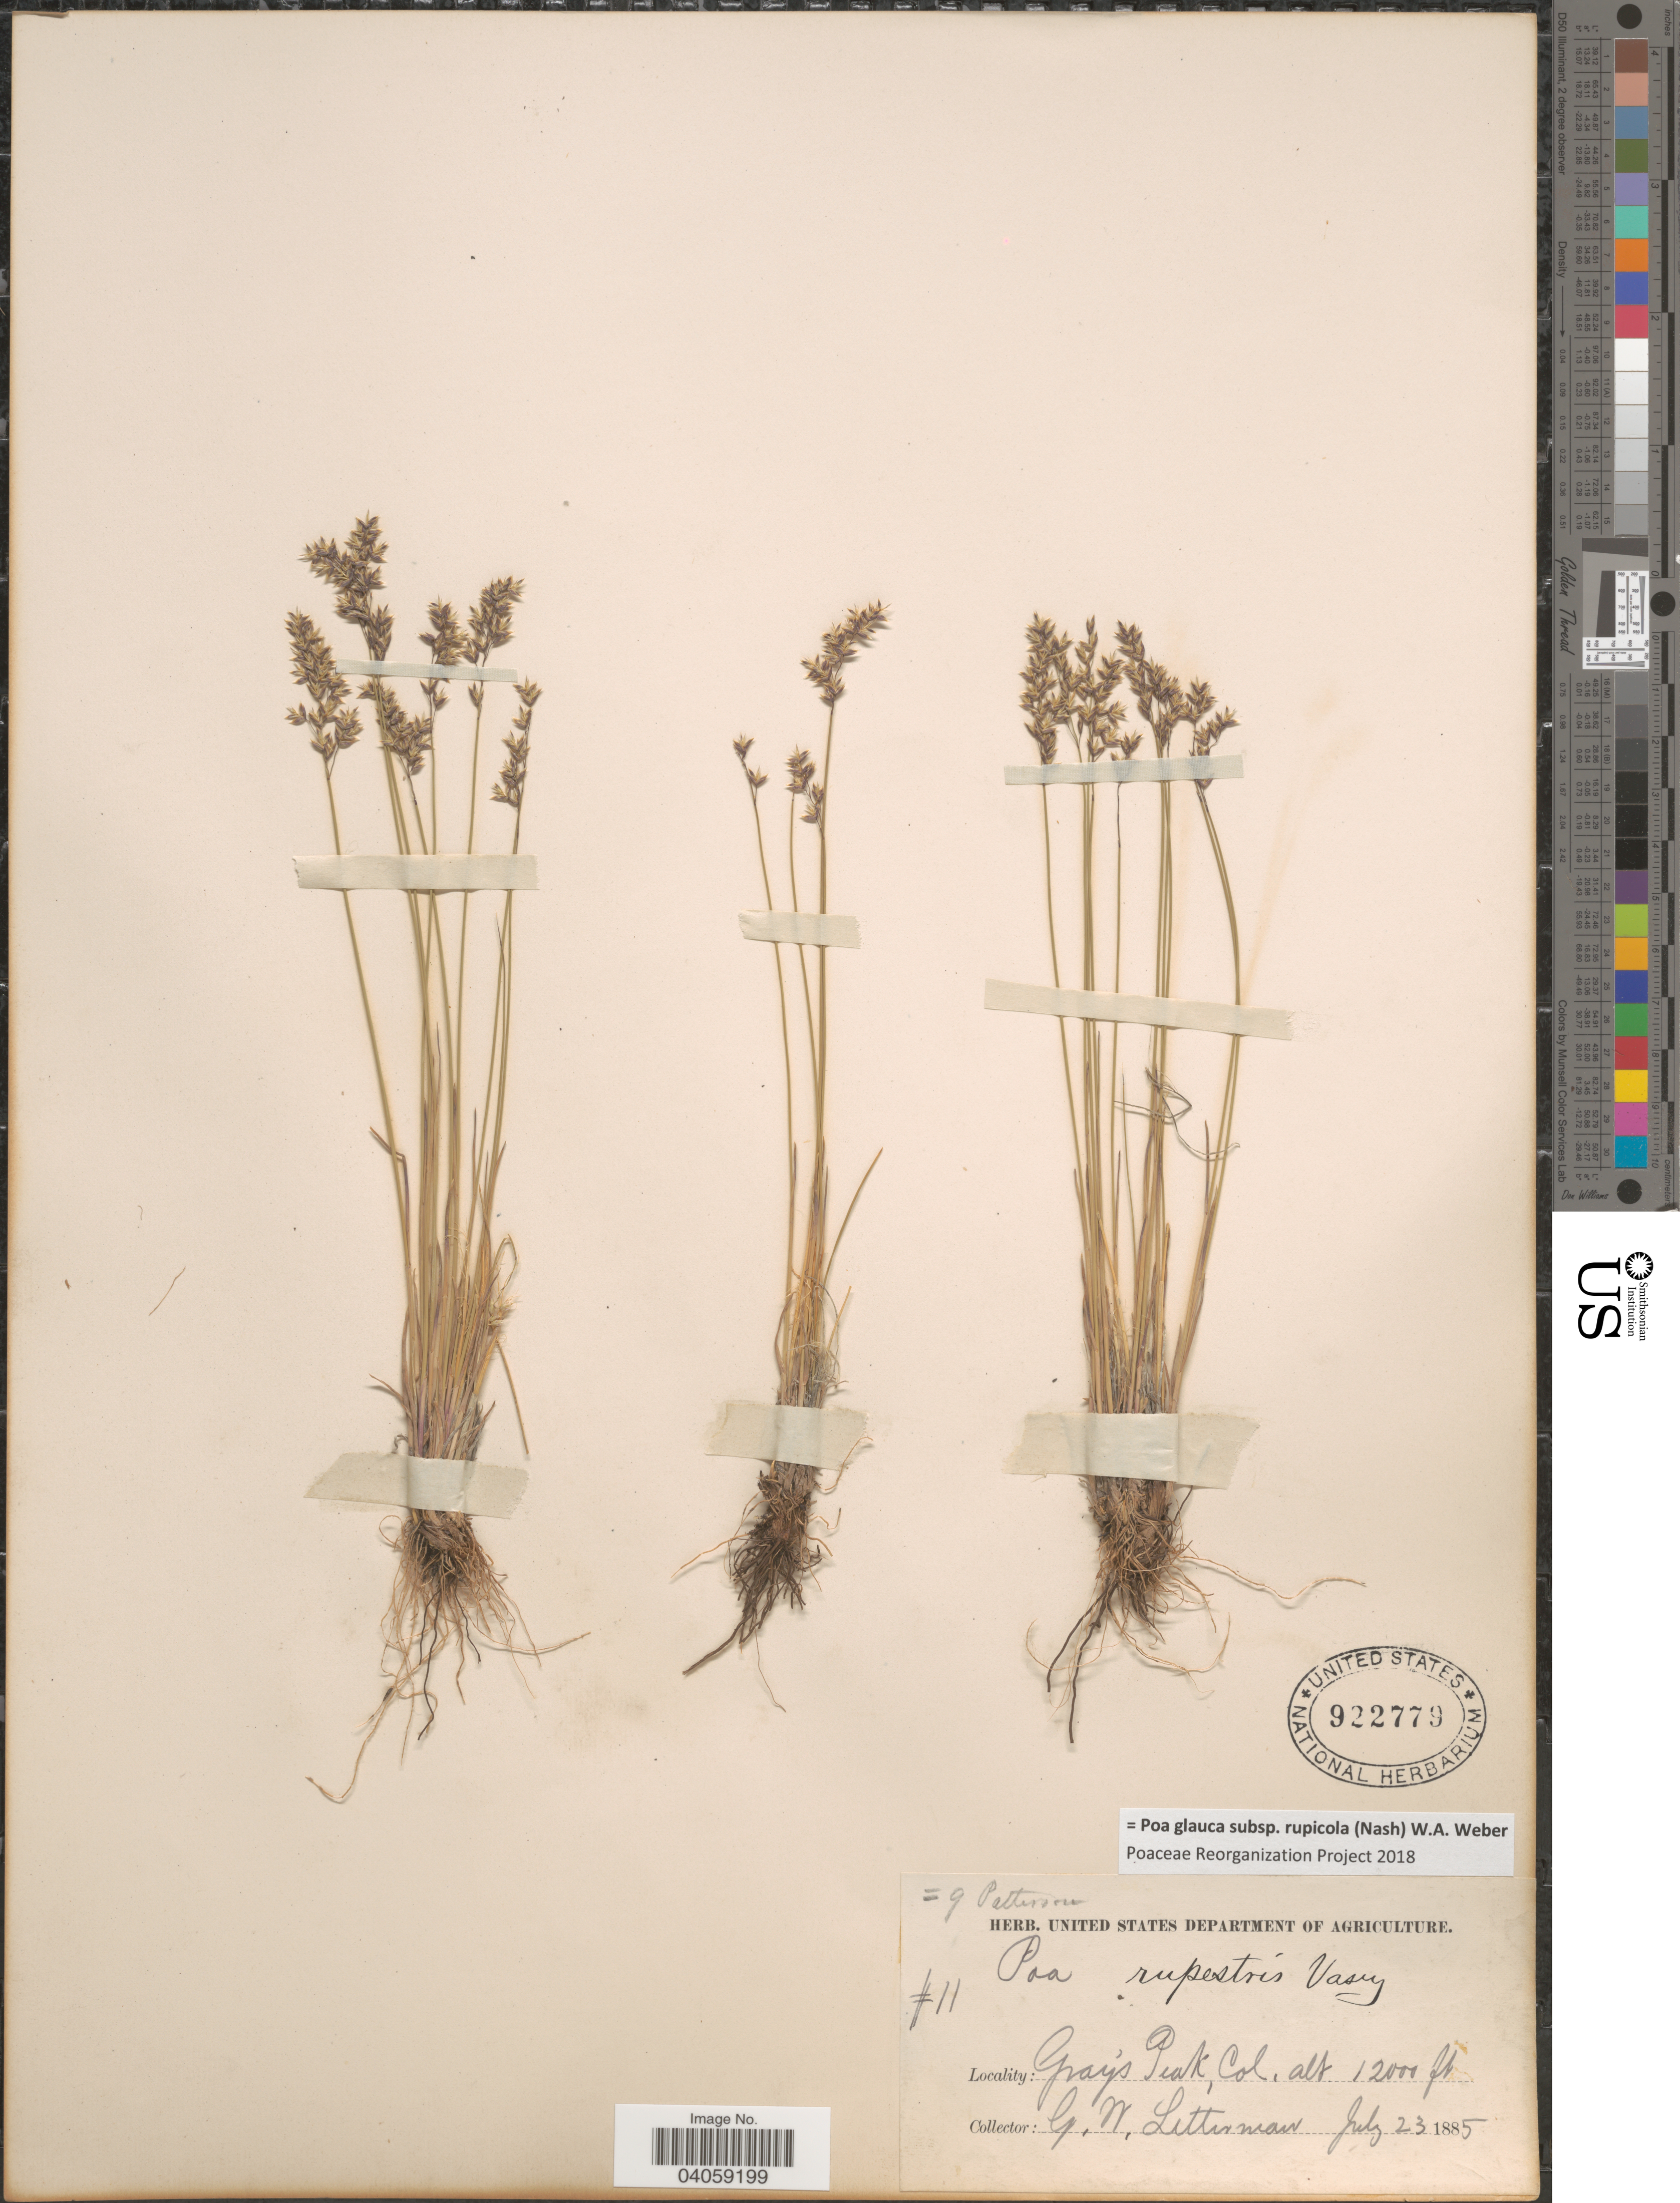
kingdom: Plantae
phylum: Tracheophyta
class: Liliopsida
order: Poales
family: Poaceae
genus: Poa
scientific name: Poa glauca subsp. rupicola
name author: (Nash) W.A. Weber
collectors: G. W. Letterman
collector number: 11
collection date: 1885-07-23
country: United States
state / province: Colorado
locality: Gray's Peak.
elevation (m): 3658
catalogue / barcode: US 922779